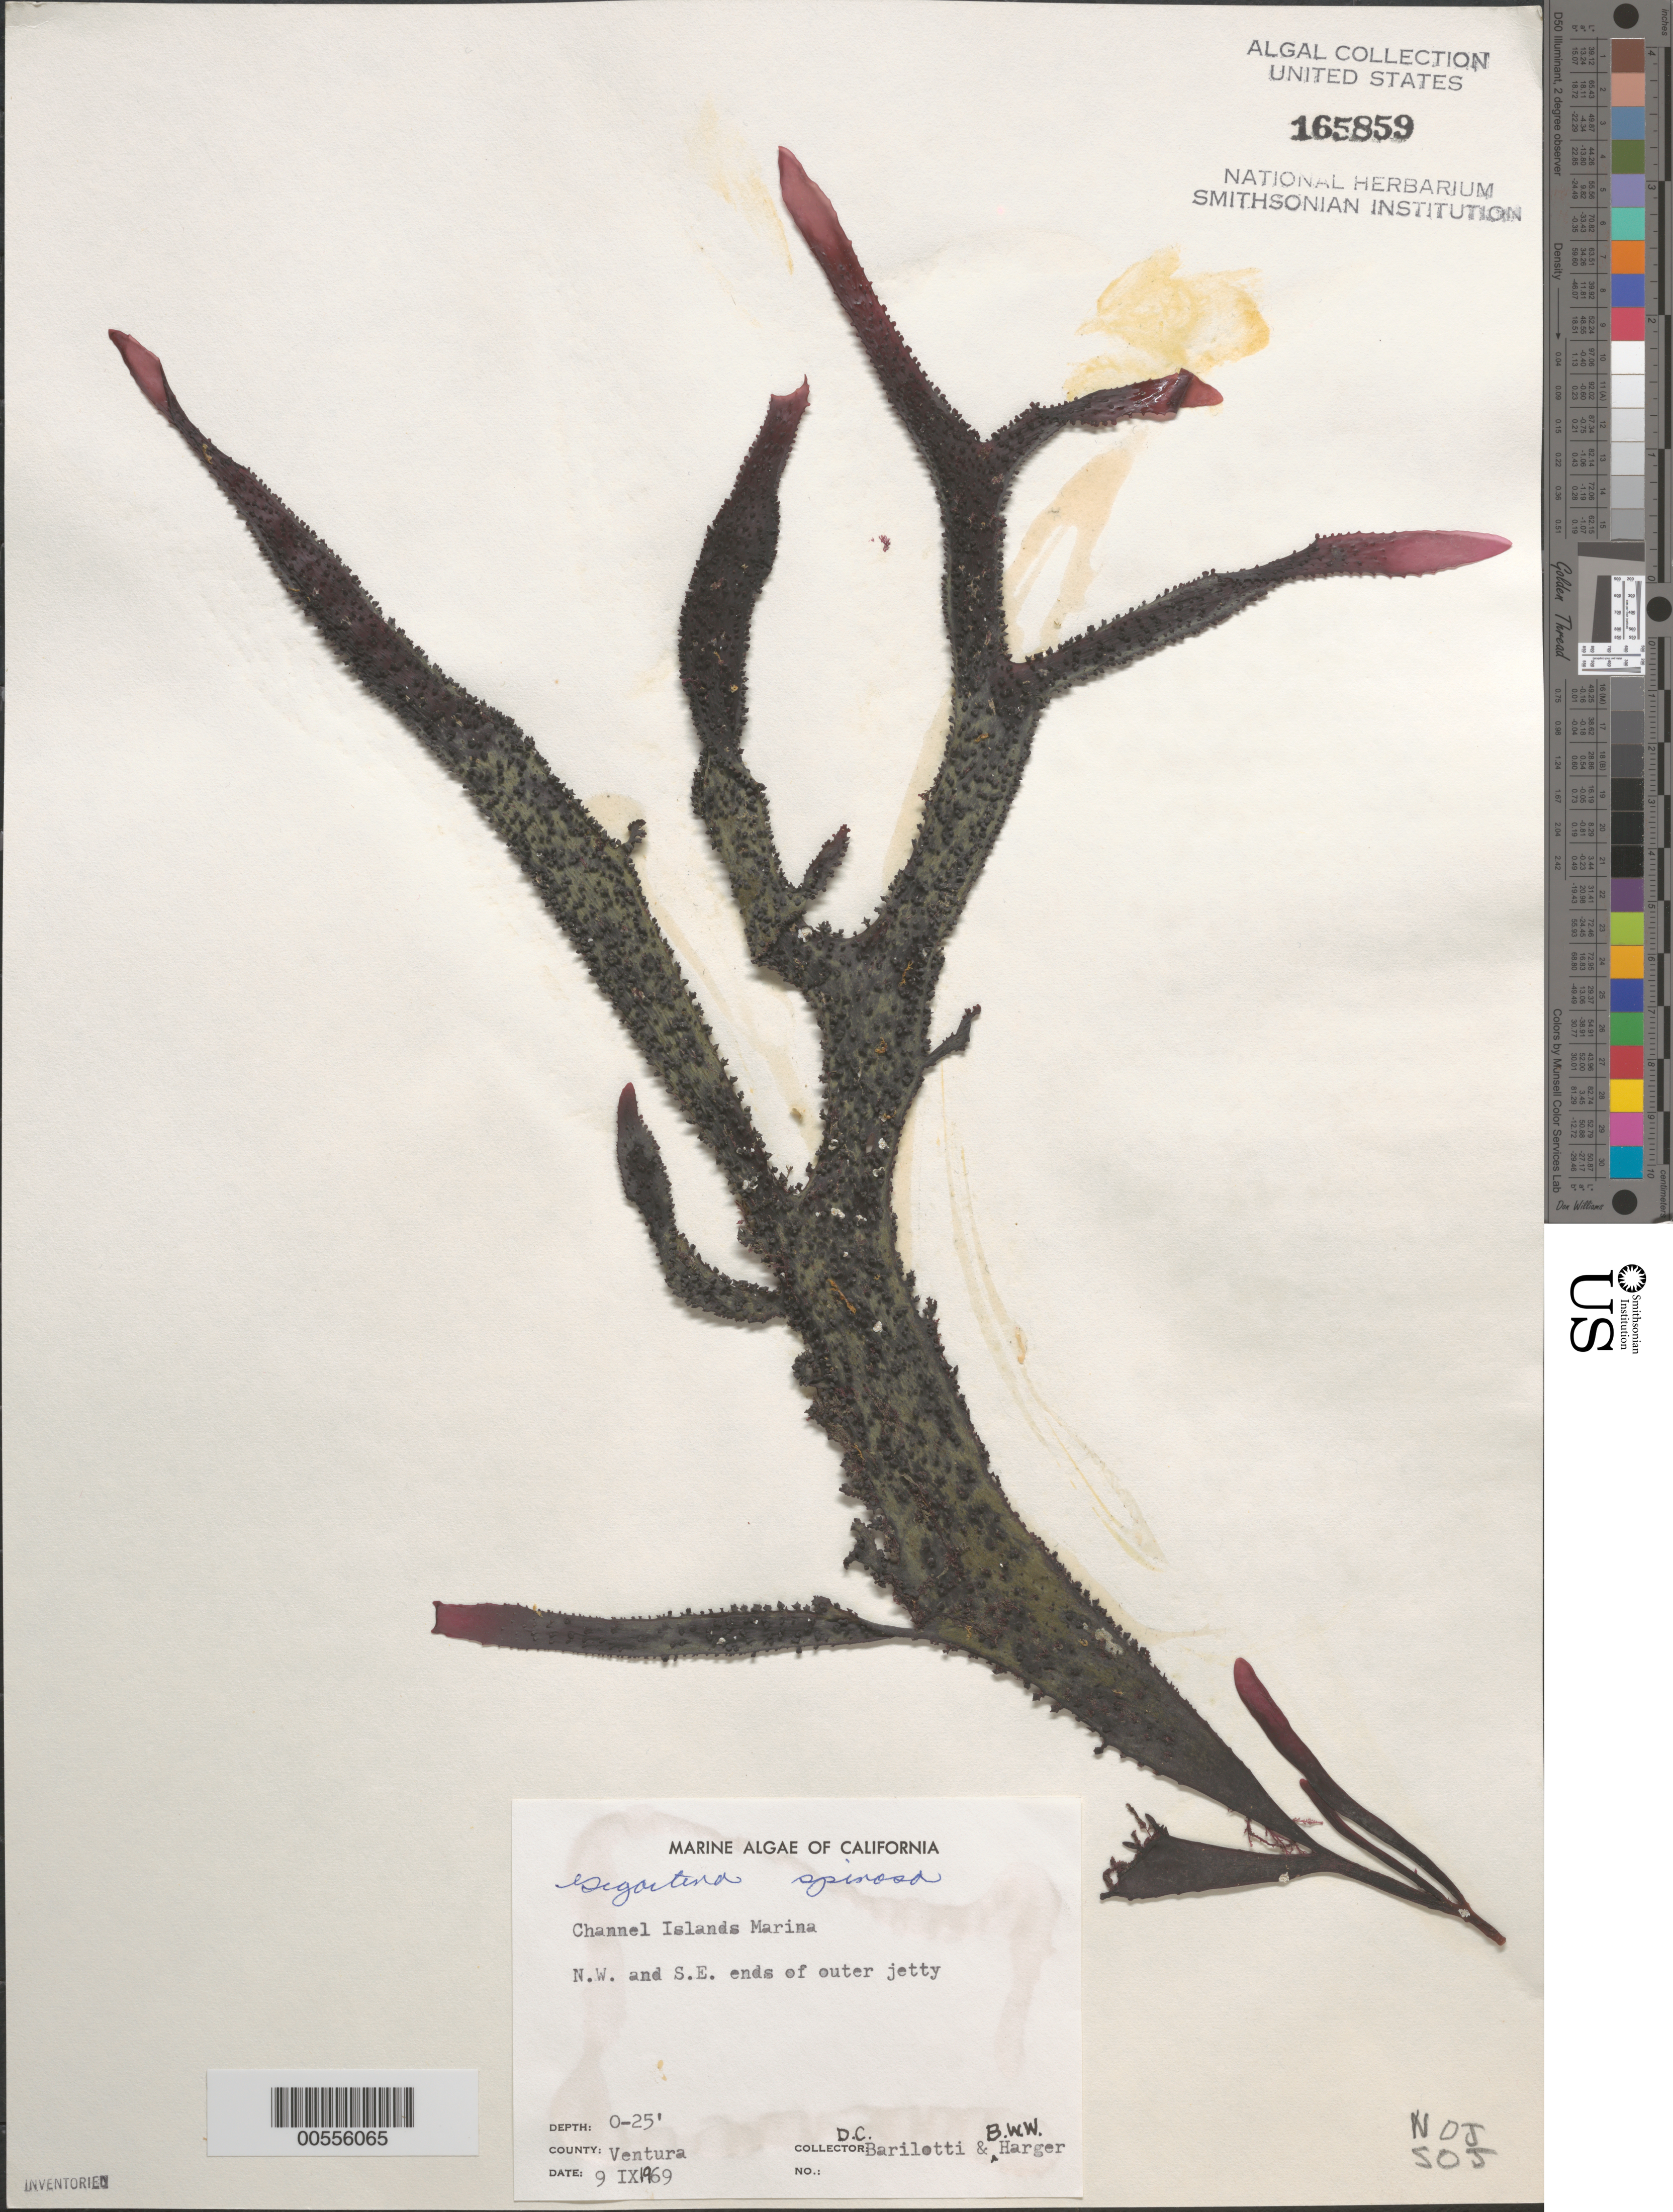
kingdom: Plantae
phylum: Rhodophyta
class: Florideophyceae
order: Gigartinales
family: Gigartinaceae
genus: Chondracanthus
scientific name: Chondracanthus spinosus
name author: (Kütz.) Guiry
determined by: Algae name updating Project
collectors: D. C. Barilotti & B. W. Harger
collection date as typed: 09 Sep 1969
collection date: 1969-09-09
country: United States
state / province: California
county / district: Ventura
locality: Channel Islands Marina, Ventura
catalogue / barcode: US 165859